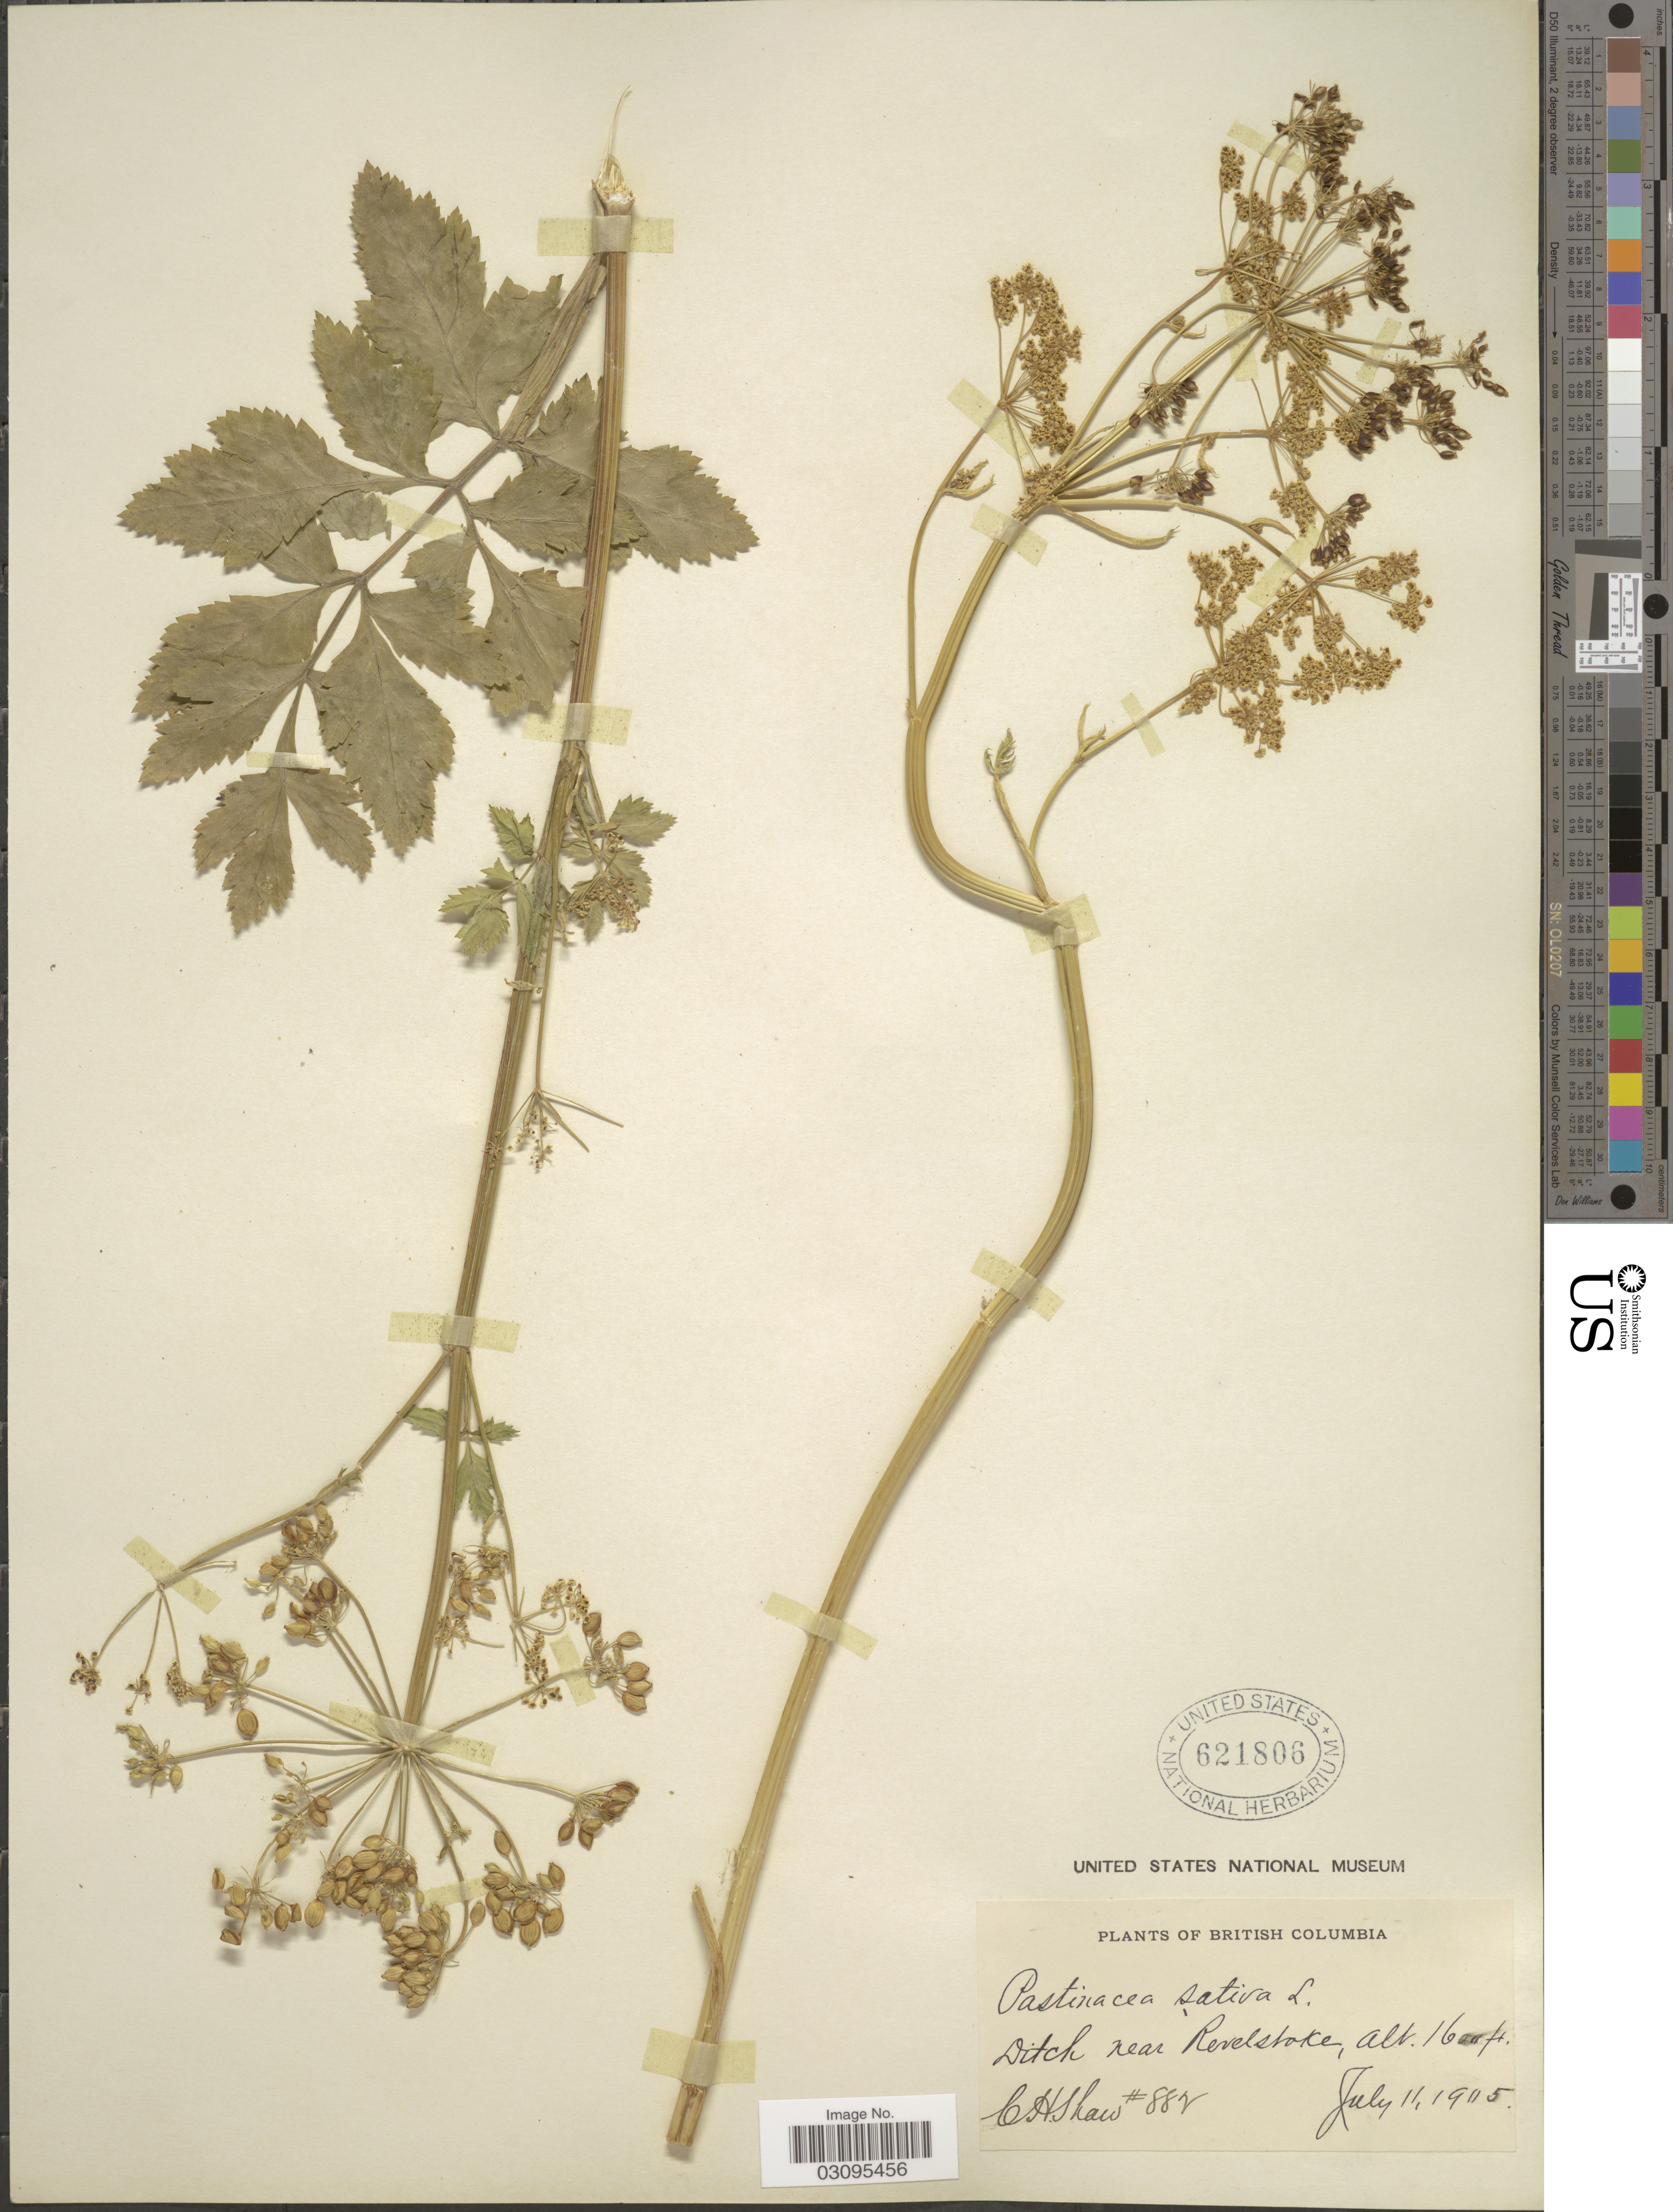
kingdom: Plantae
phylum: Tracheophyta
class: Magnoliopsida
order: Apiales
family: Apiaceae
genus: Pastinaca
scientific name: Pastinaca sativa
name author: L.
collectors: C. H. Shaw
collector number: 882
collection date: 1905-07-11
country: Canada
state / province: British Columbia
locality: Ditch near Revelstoke.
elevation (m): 488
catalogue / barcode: US 621806